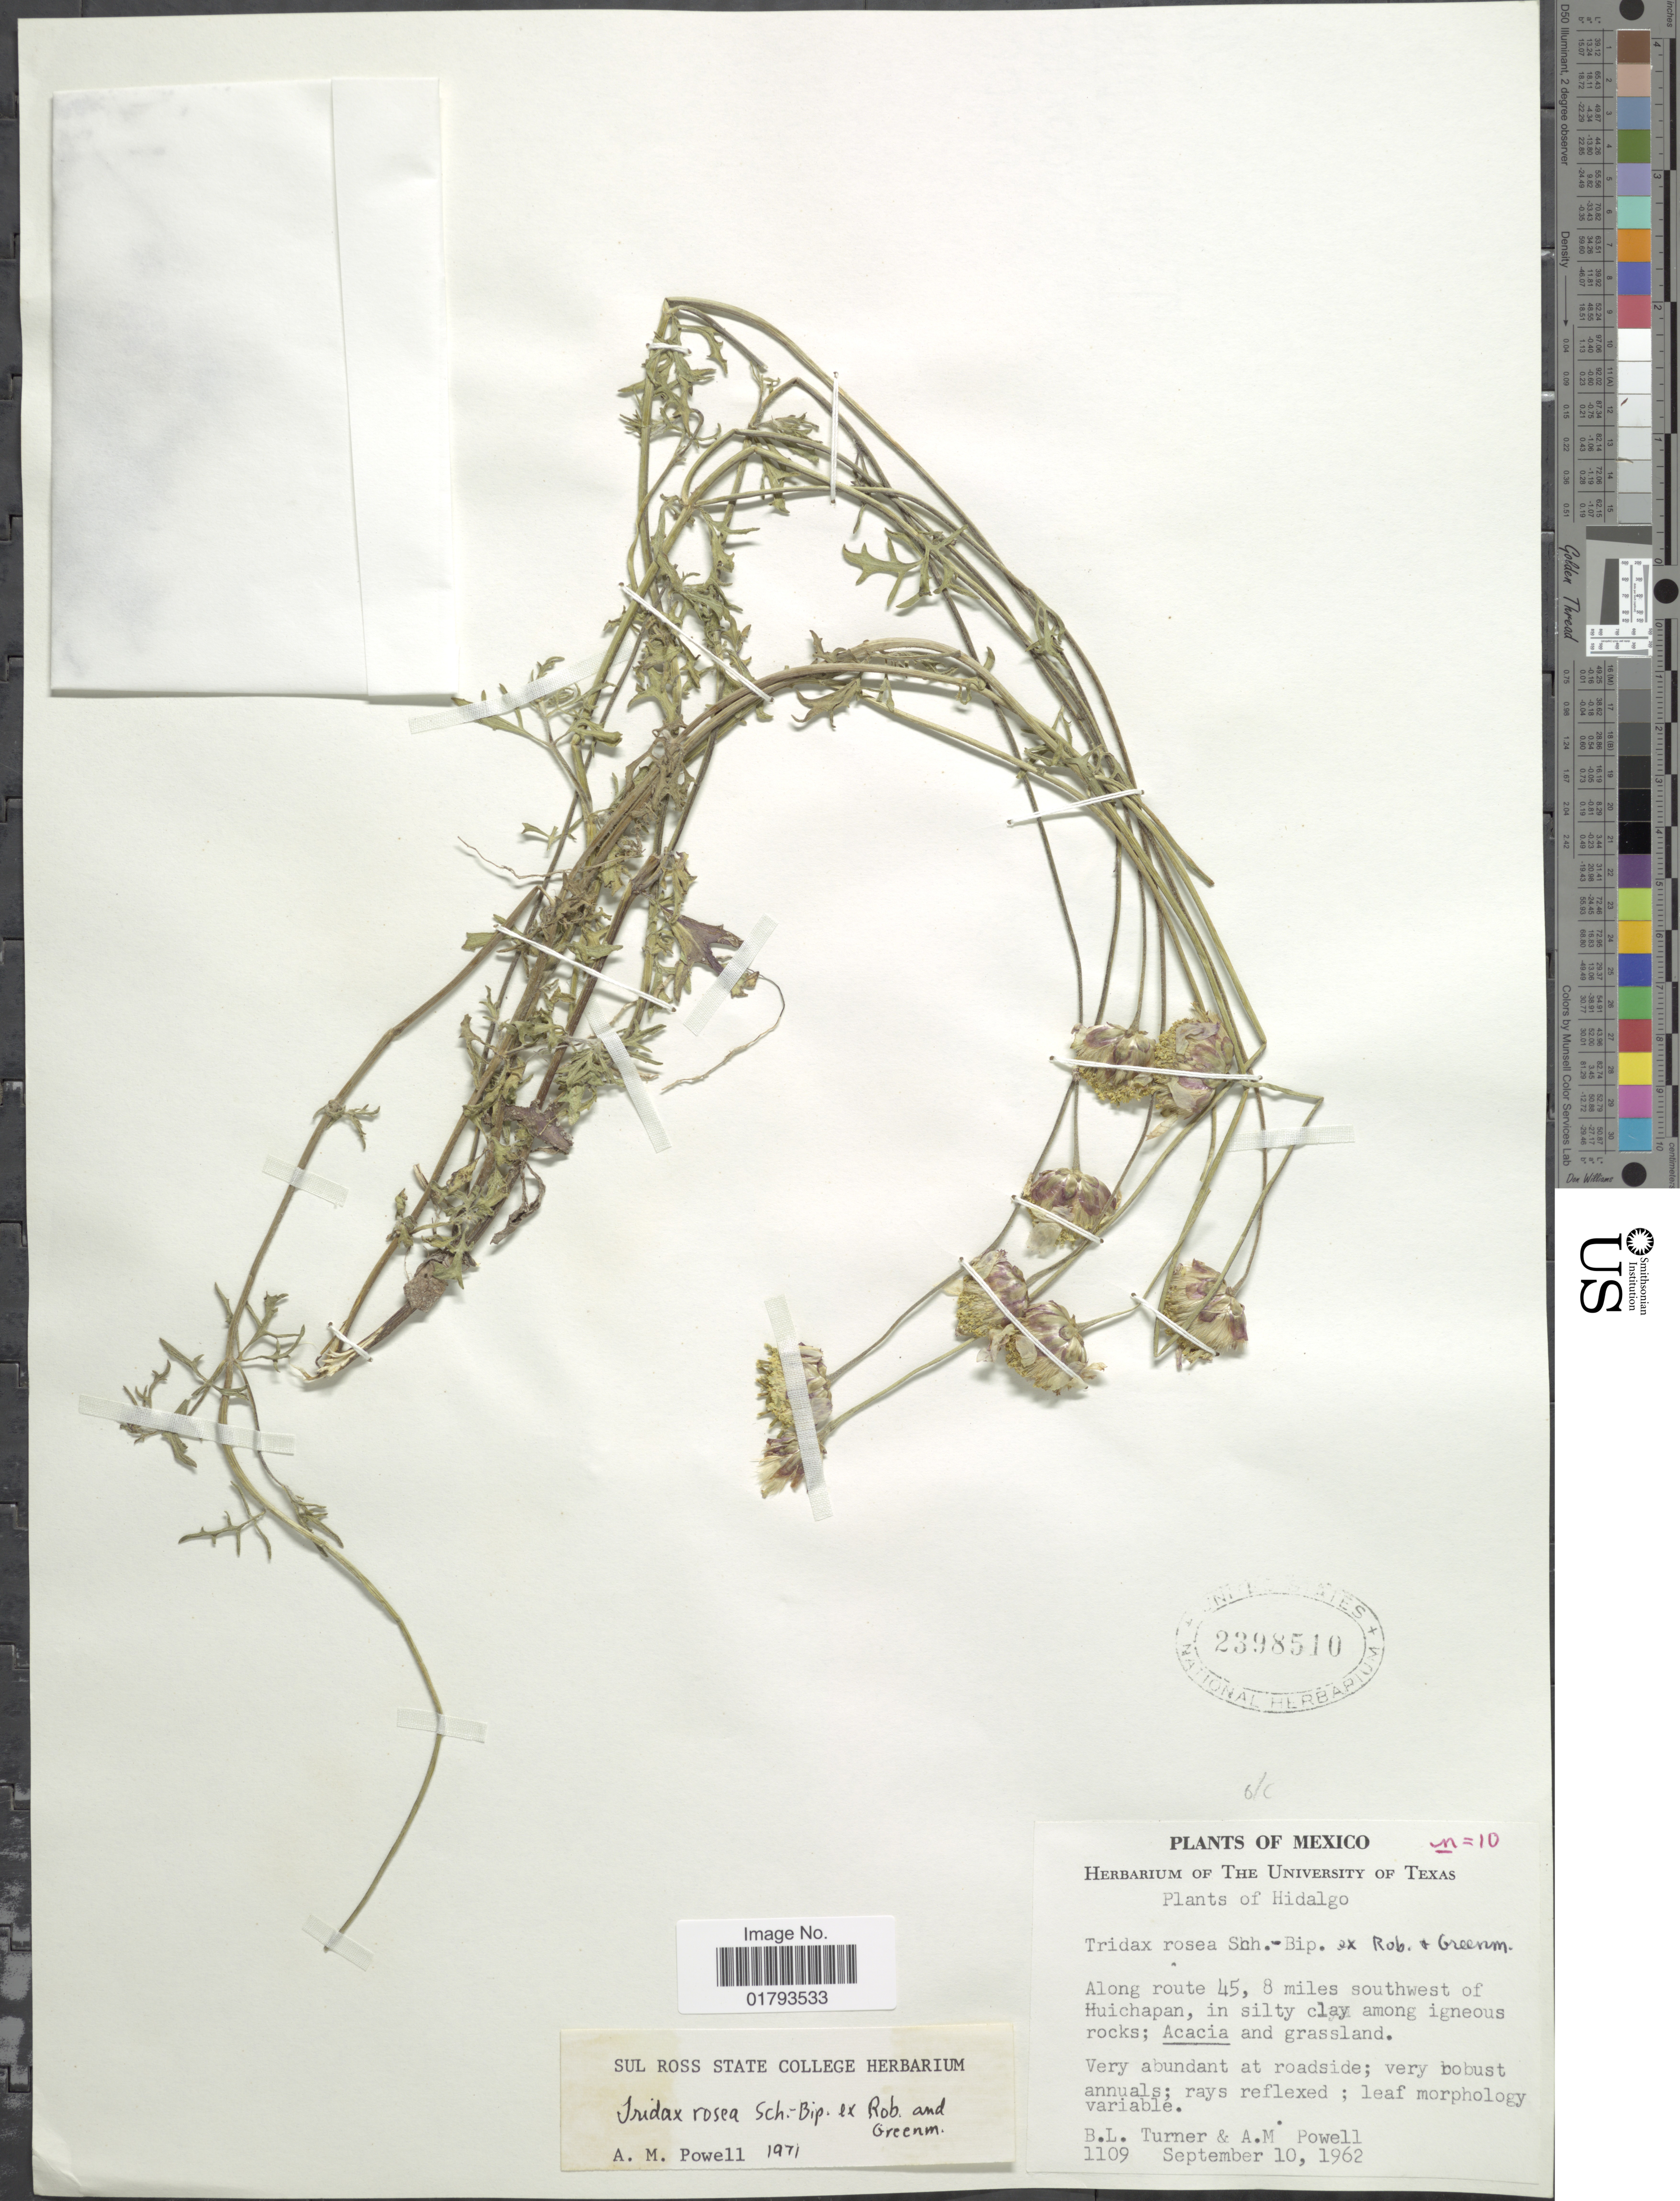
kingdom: Plantae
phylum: Tracheophyta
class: Magnoliopsida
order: Asterales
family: Asteraceae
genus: Tridax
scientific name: Tridax rosea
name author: Sch. Bip. ex B.L. Rob. & Greenm.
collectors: B. L. Turner & A. M. Powell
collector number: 1109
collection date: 1962-09-10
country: Mexico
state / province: Hidalgo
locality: Hidalgo. Along route 45, 8 miles southwest of Huichapan,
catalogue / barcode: US 2398510